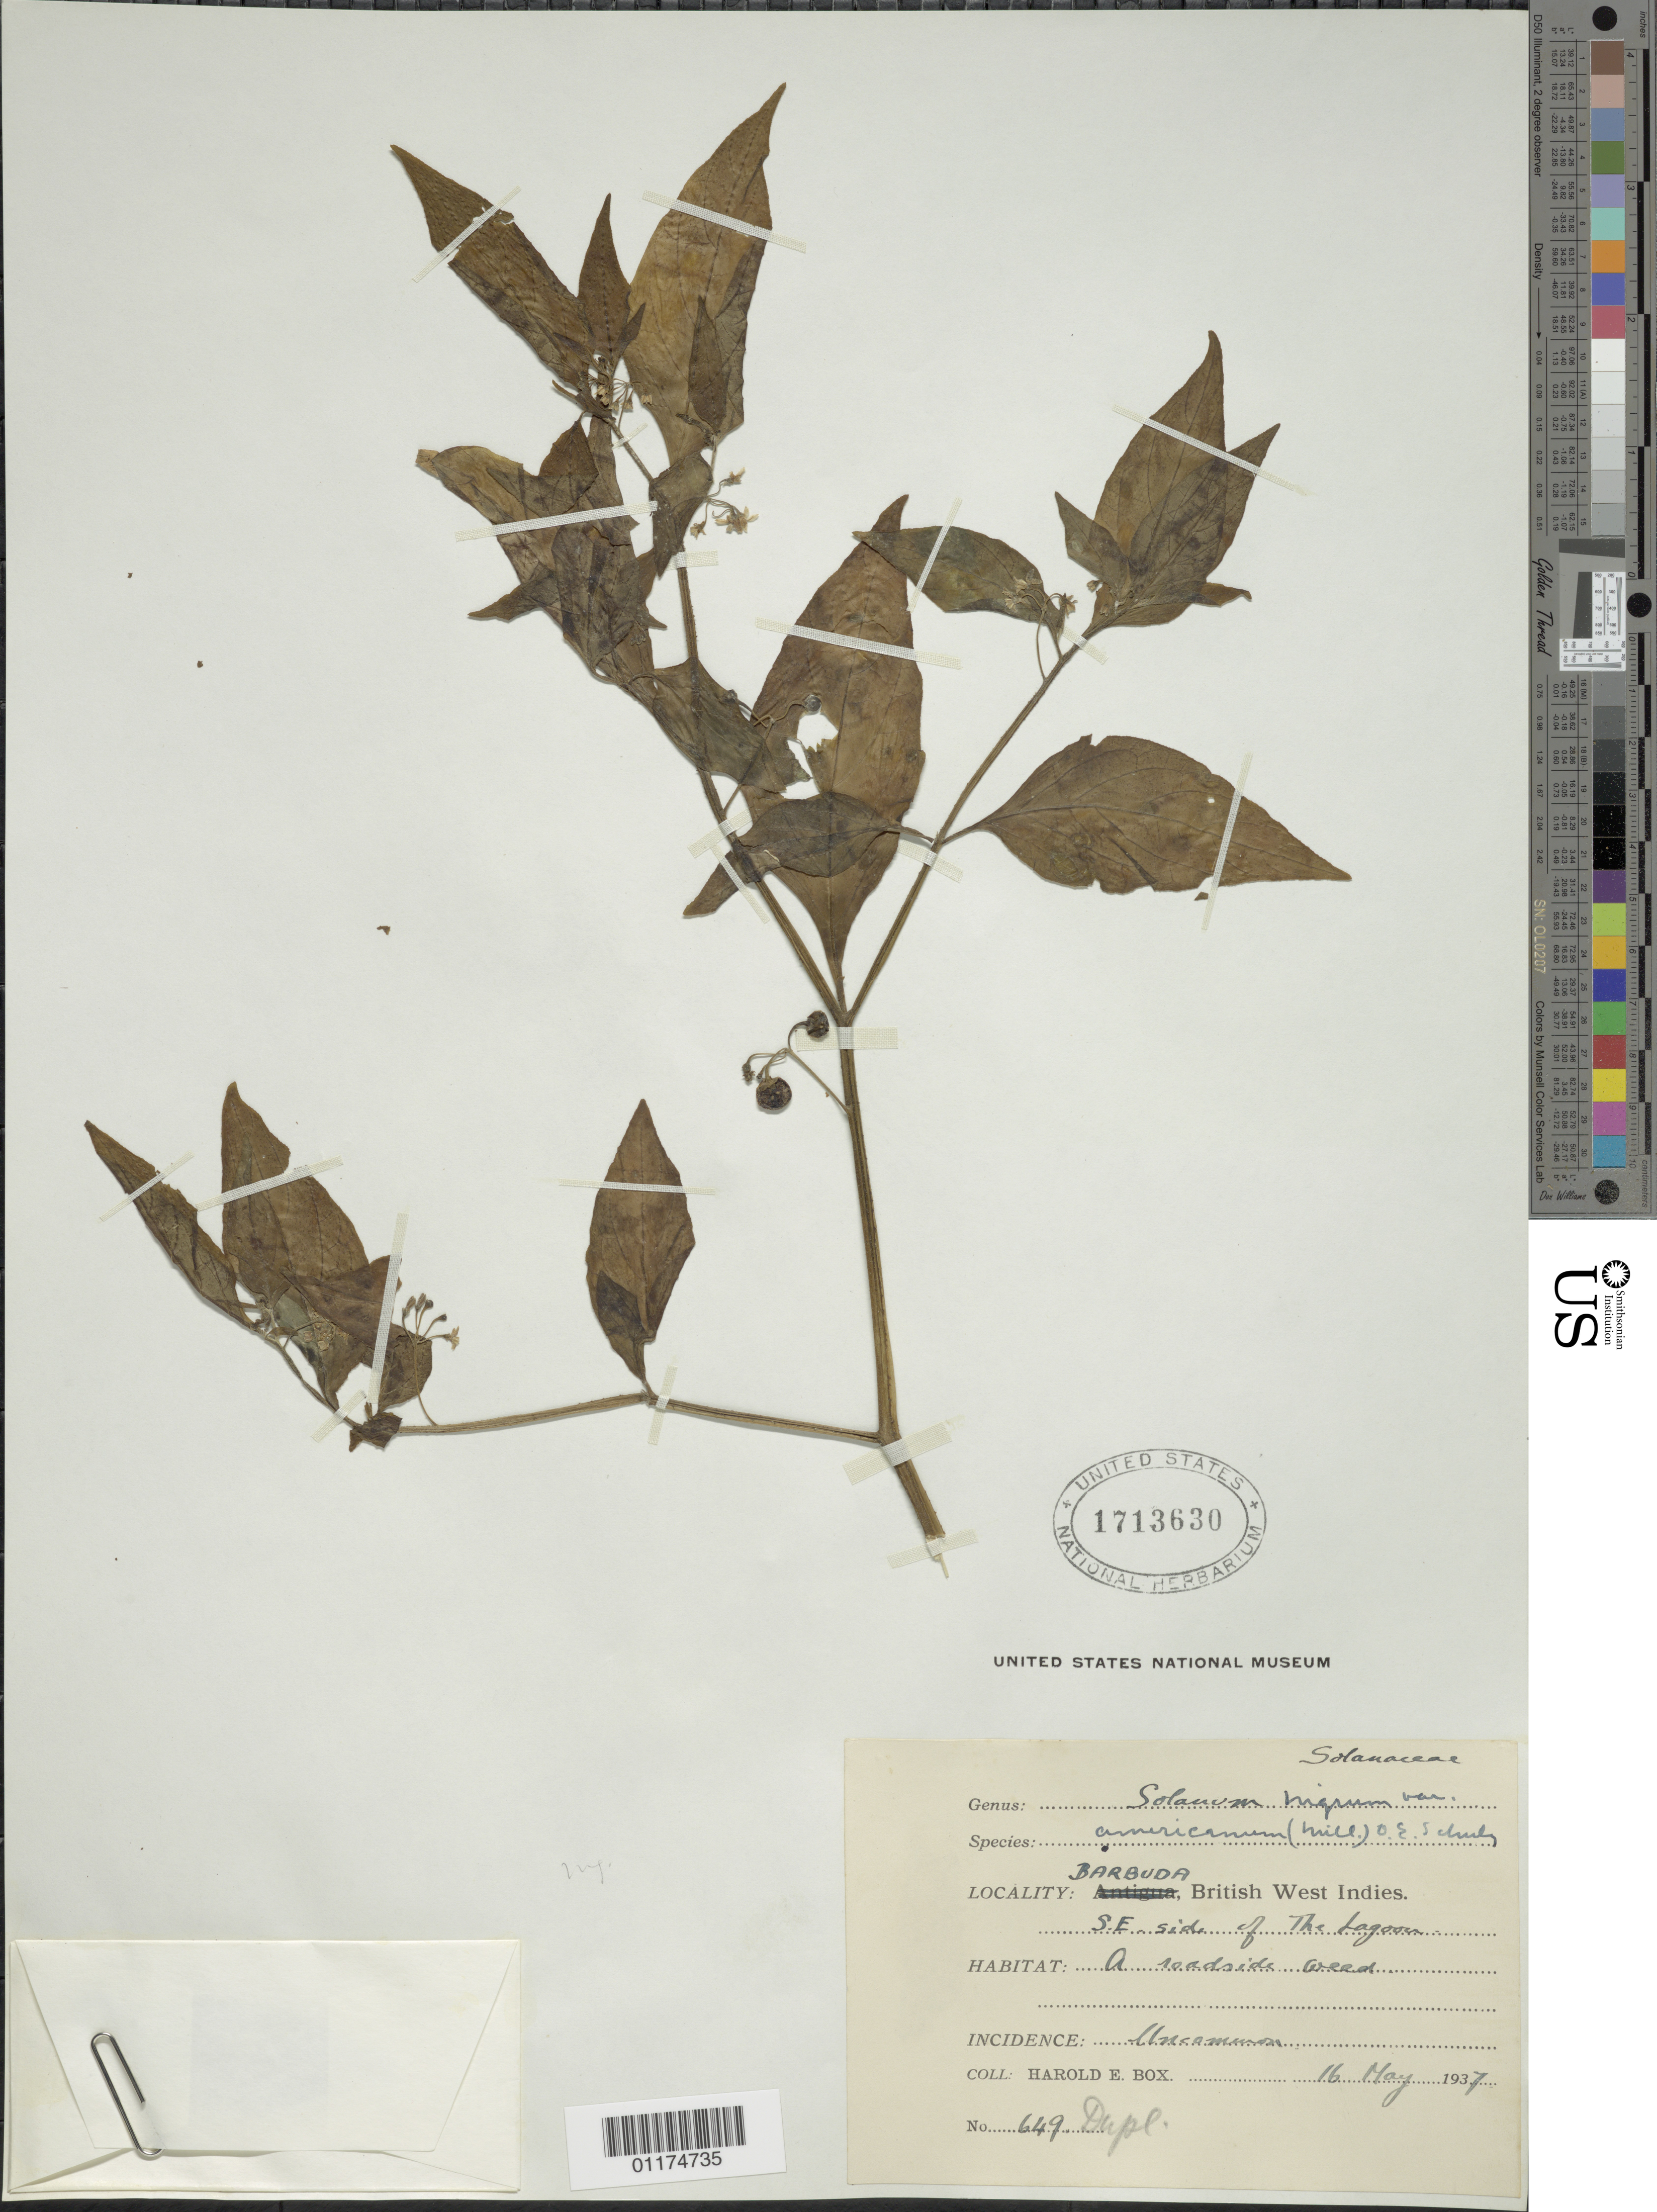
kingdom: Plantae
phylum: Tracheophyta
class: Magnoliopsida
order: Solanales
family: Solanaceae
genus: Solanum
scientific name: Solanum nigrum var. americanum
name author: (Mill.) O.E. Schulz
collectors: H. E. Box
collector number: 649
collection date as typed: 16 May 1937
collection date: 1937-05-16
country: Antigua and Barbuda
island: Barbuda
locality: SE side of the Lagoon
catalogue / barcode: US 1713630